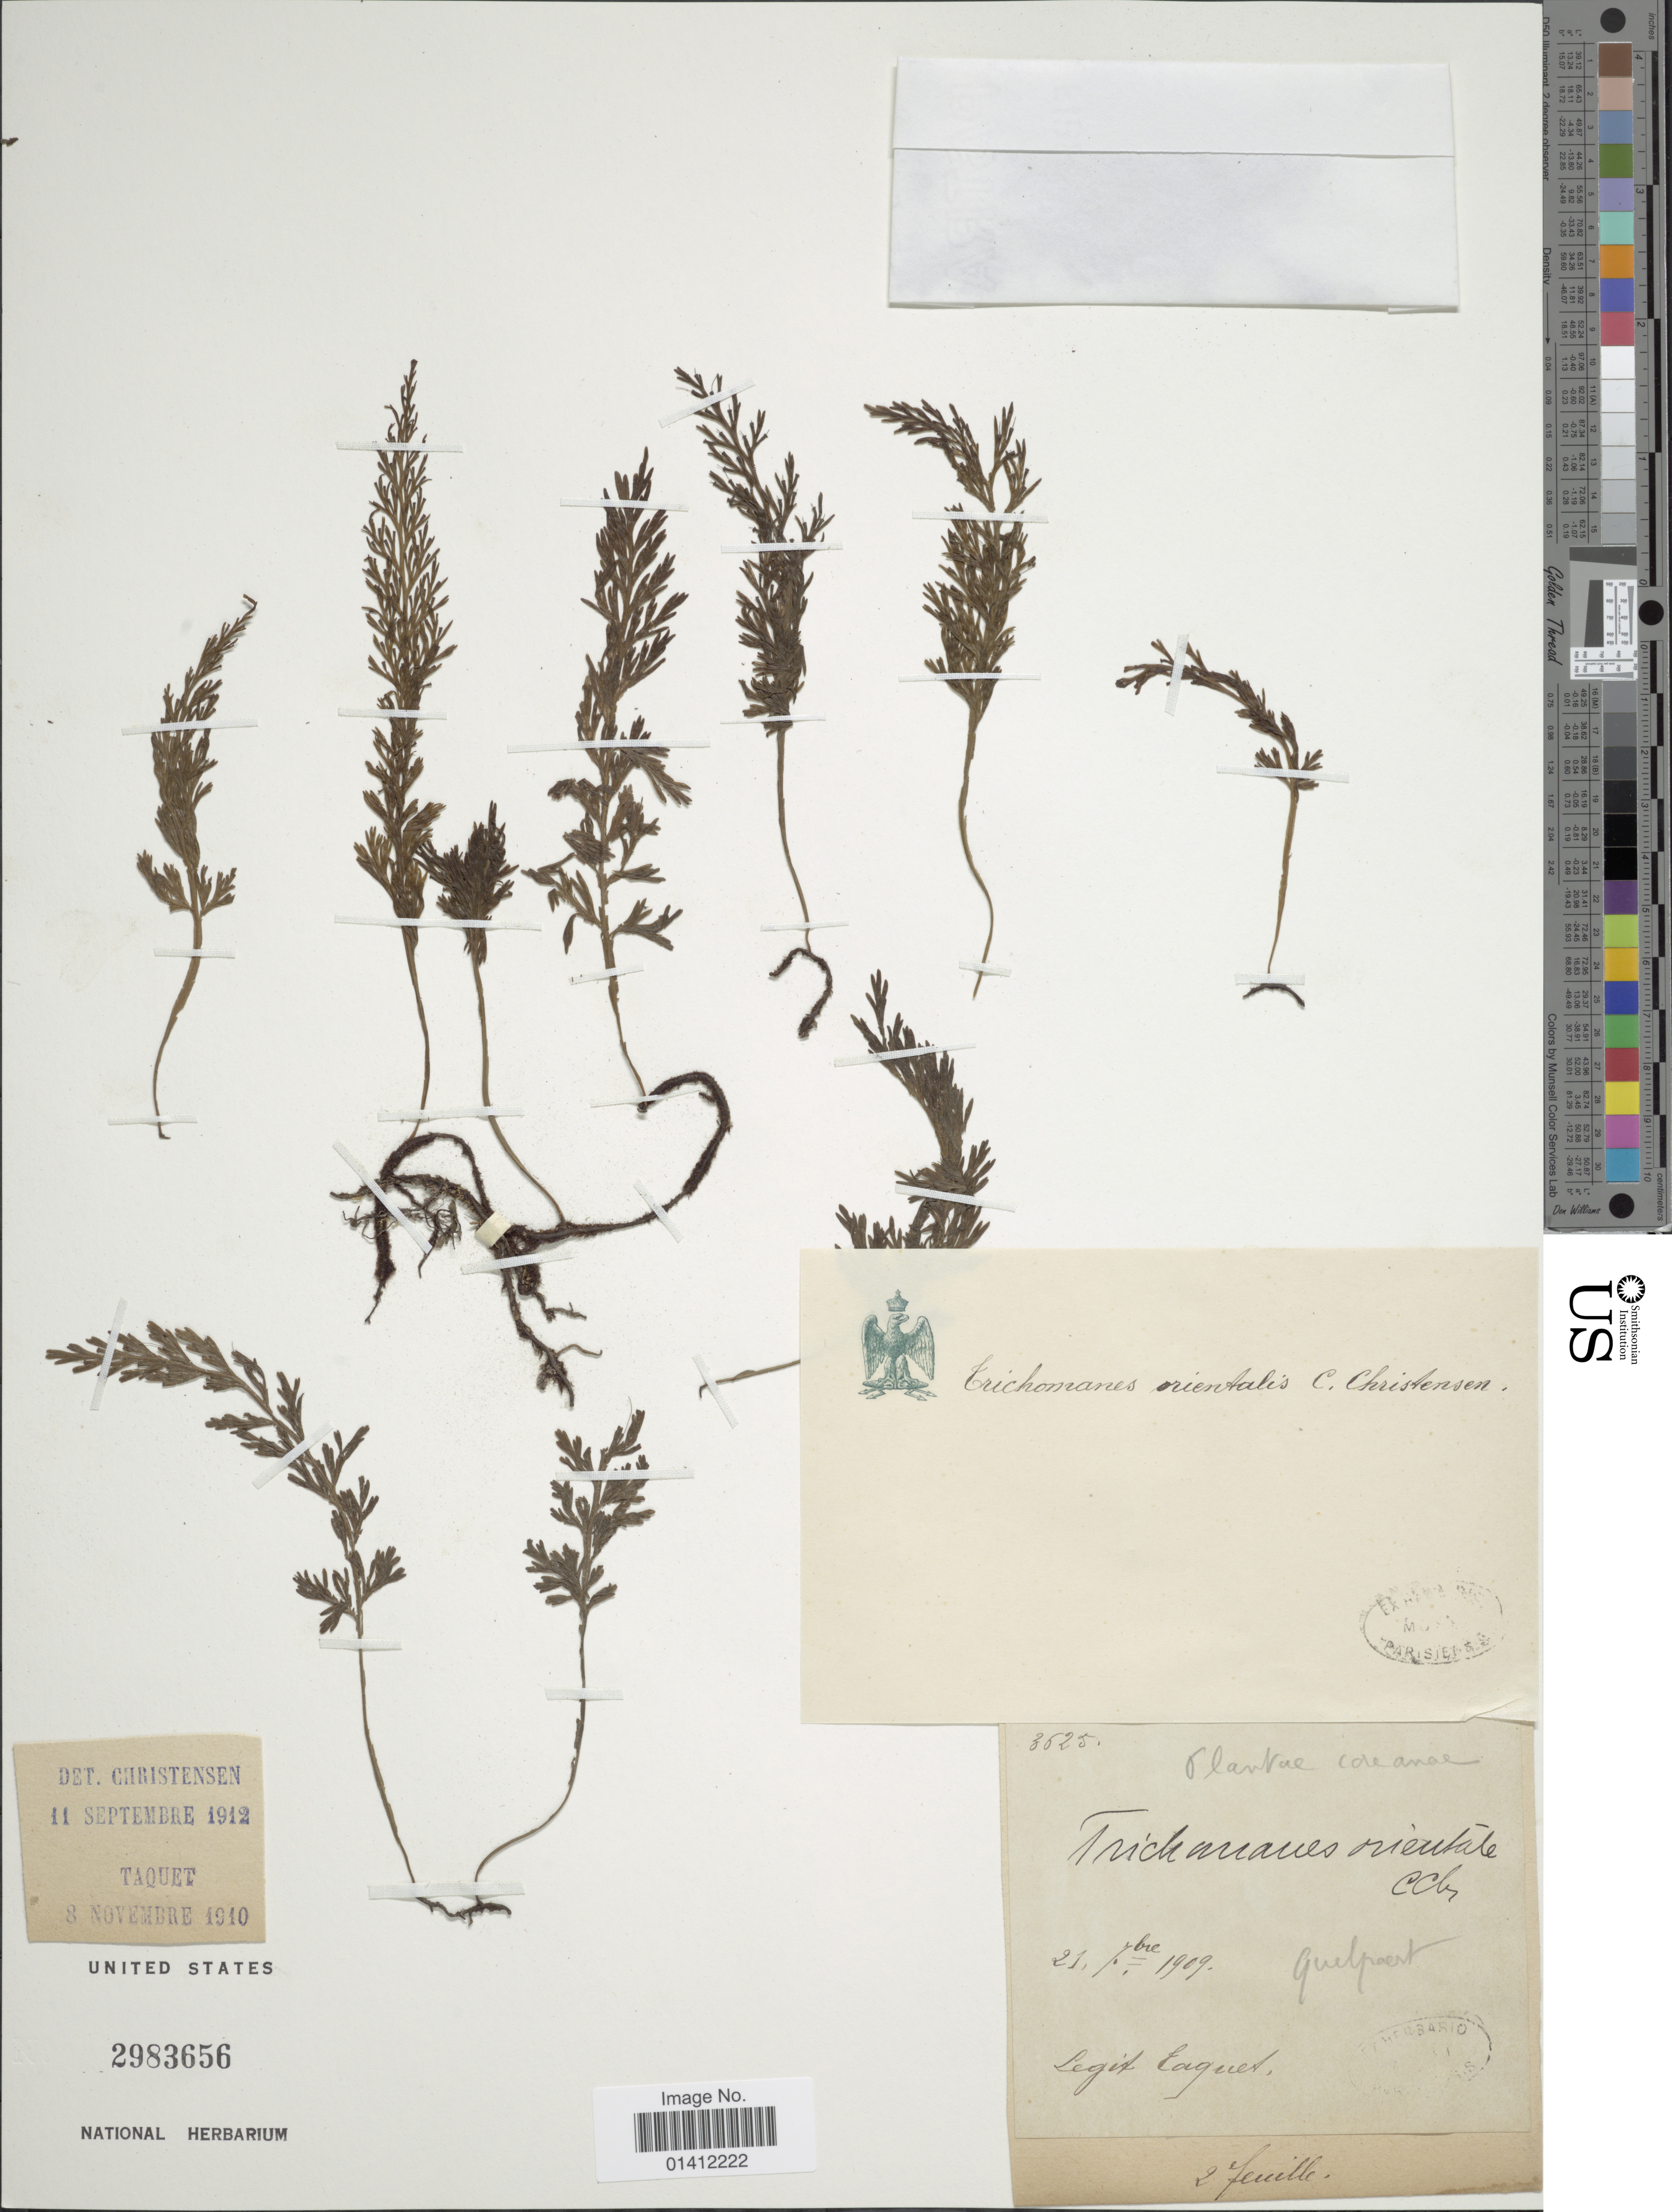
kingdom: Plantae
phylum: Tracheophyta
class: Polypodiopsida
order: Hymenophyllales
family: Hymenophyllaceae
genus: Vandenboschia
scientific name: Vandenboschia orientalis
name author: (C. Chr.) Ching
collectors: Taquet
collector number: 3525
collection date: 1909-02-21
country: South Korea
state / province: Jeju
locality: Quelpart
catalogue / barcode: US 2983656